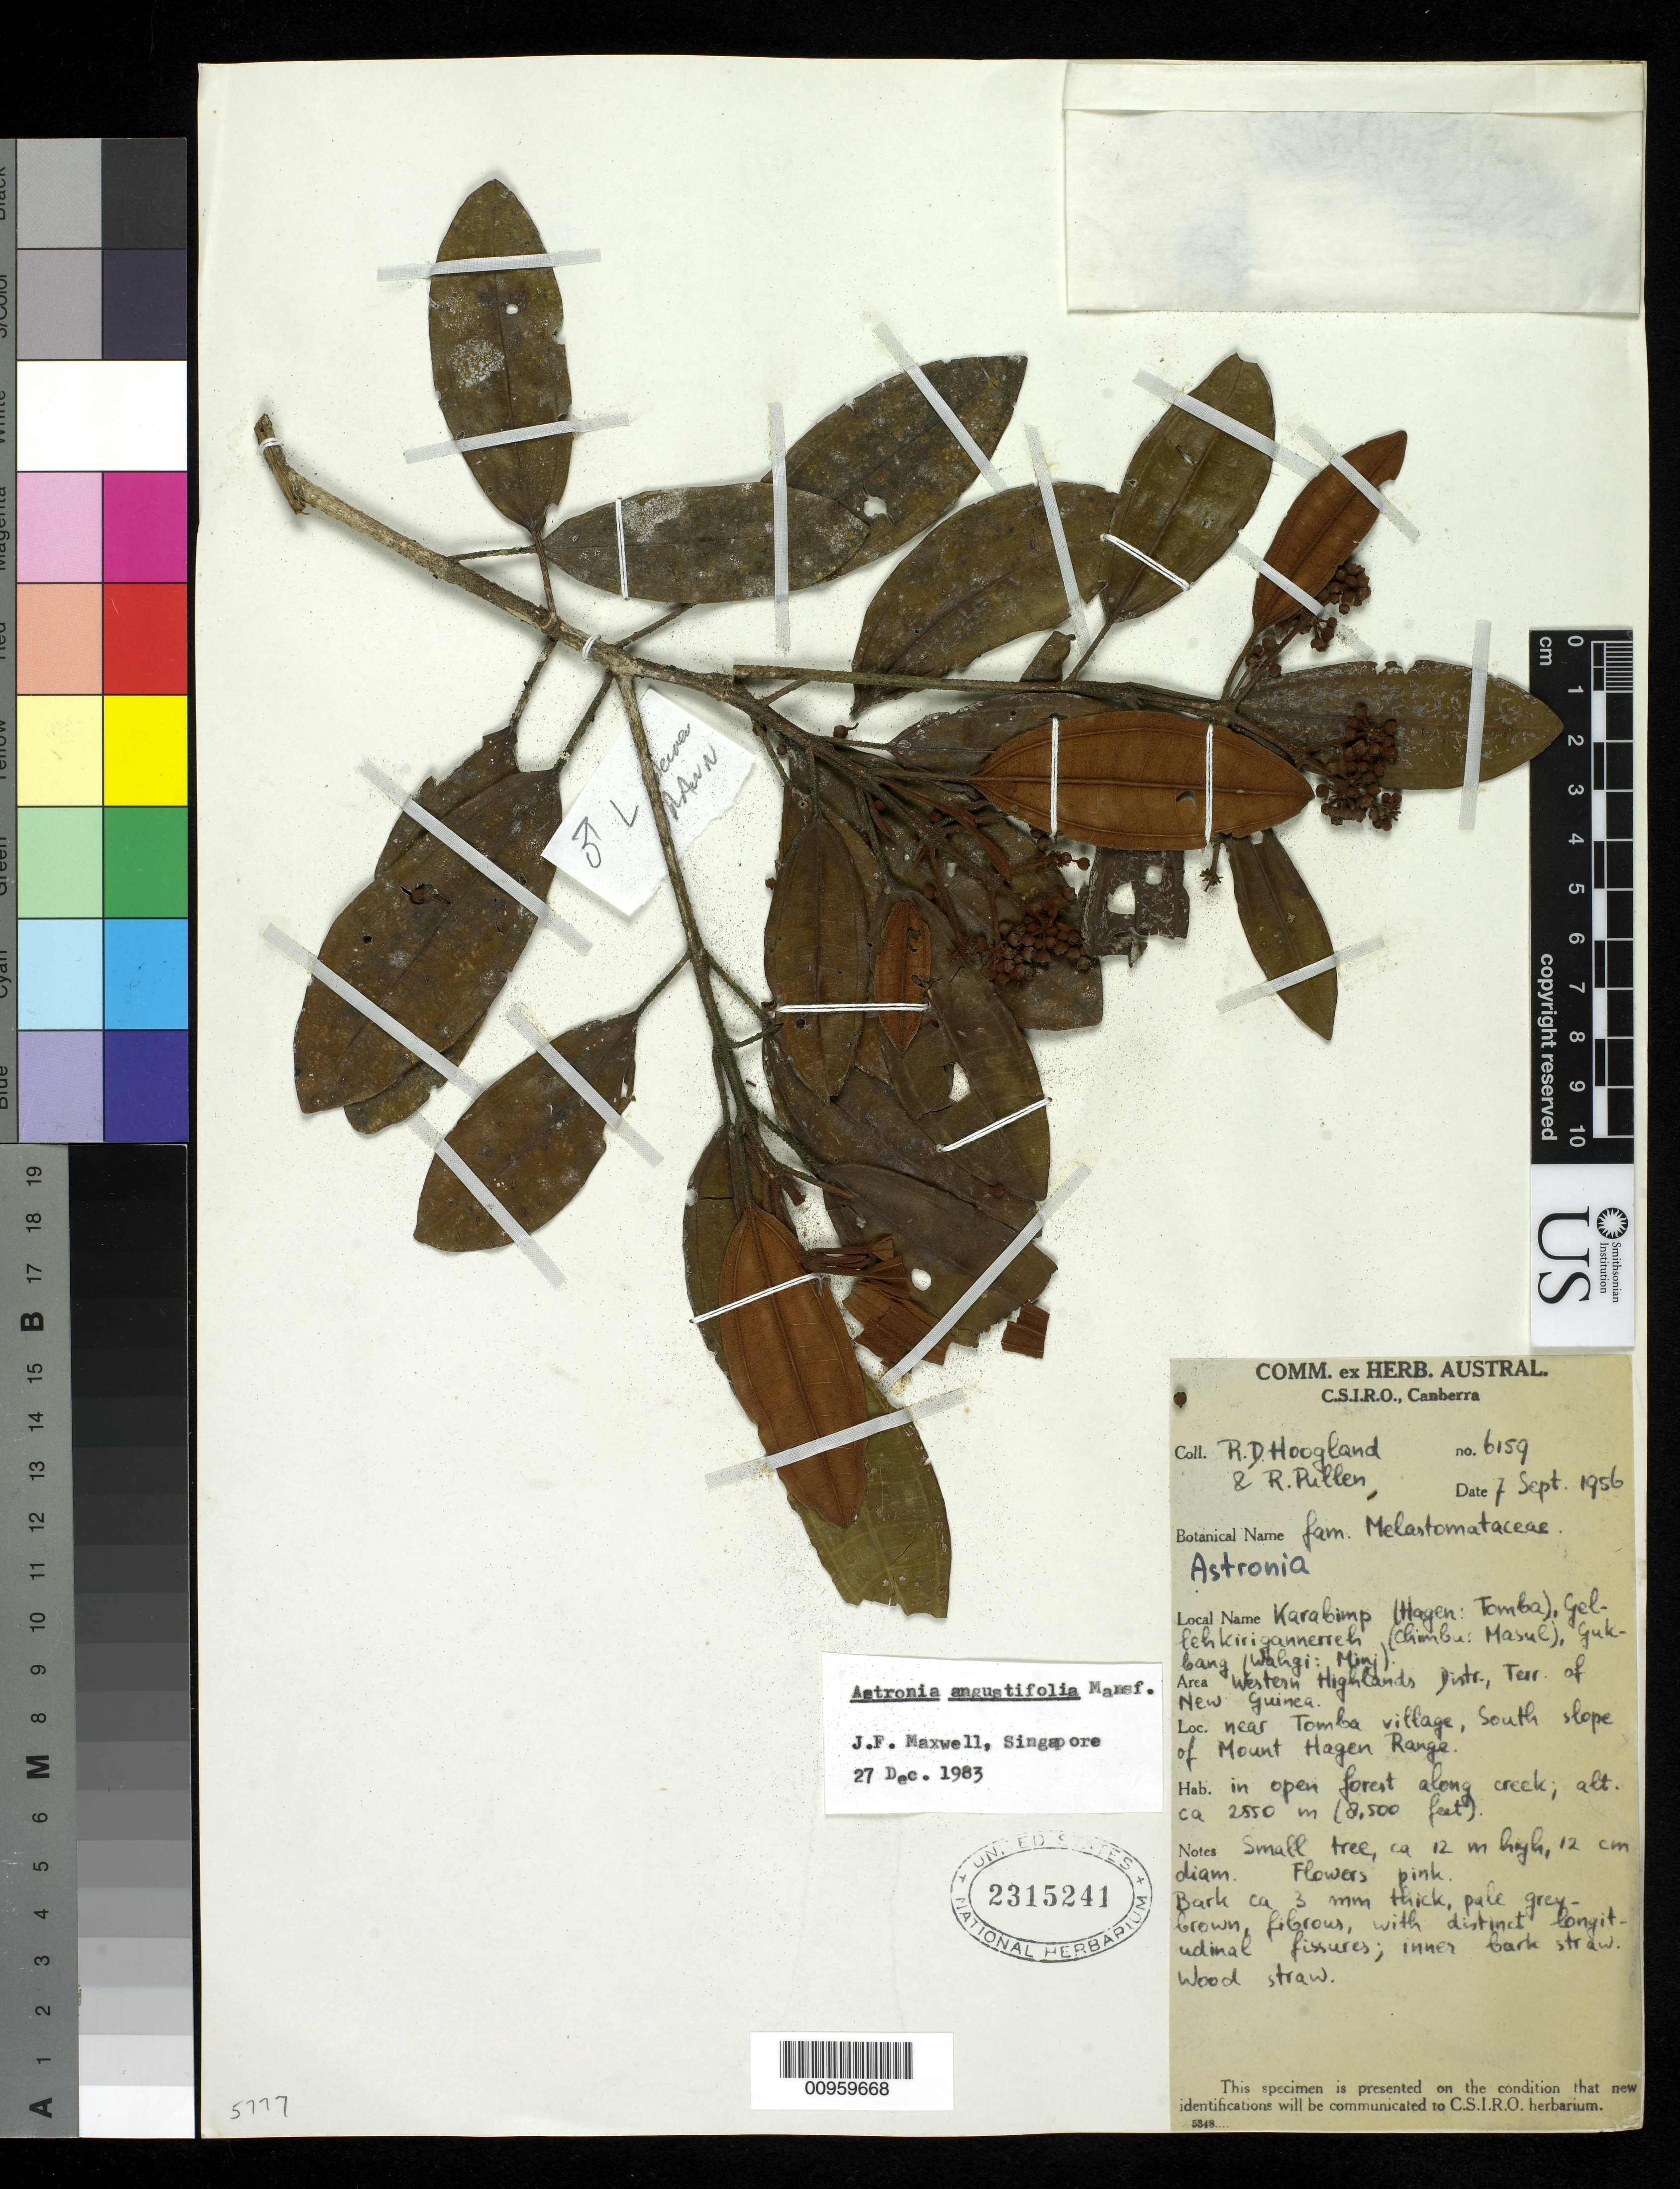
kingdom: Plantae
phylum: Tracheophyta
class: Magnoliopsida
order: Myrtales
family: Melastomataceae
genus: Astronia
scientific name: Astronia angustifolia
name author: Mansf.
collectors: R. D. Hoogland & R. Pullen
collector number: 6159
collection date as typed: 01 Sep 1956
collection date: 1956-09-01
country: Papua New Guinea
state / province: Western Highlands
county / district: Mount Hagen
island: New Guinea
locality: near Tomba village, south slope of Mt. Hagen Range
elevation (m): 2550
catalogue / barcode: US 2315241